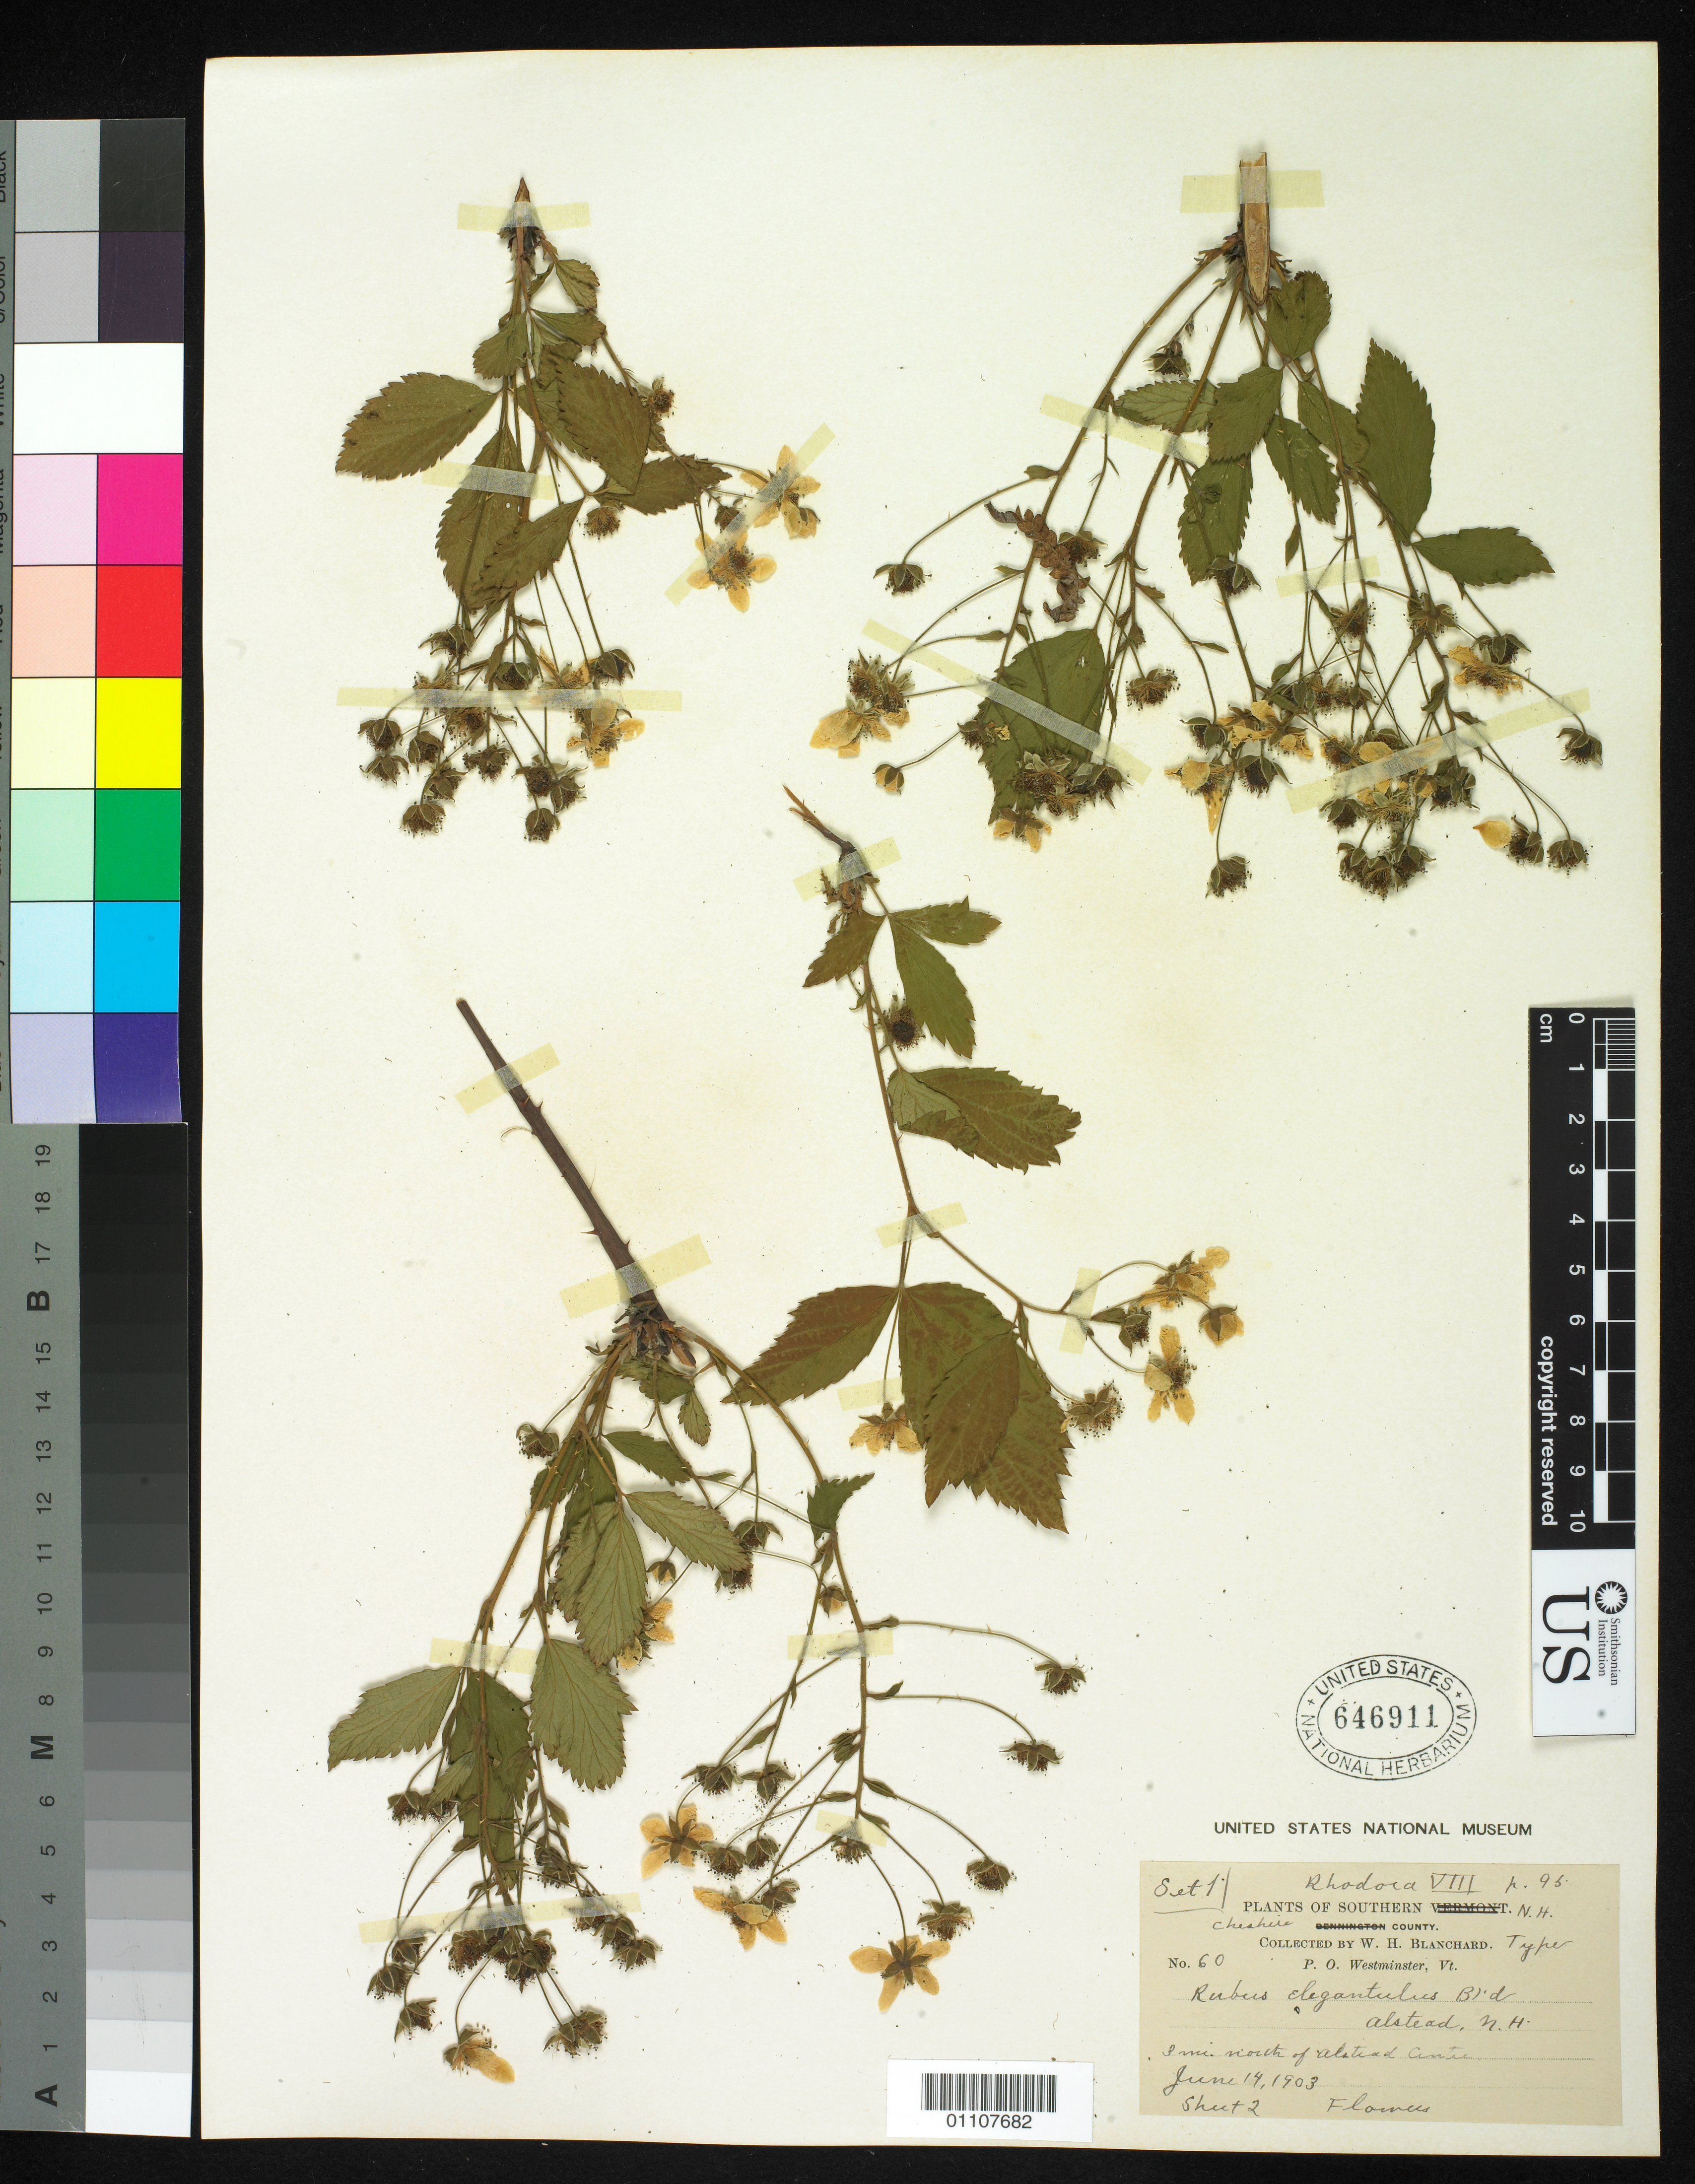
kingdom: Plantae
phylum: Tracheophyta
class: Magnoliopsida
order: Rosales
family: Rosaceae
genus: Rubus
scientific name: Rubus elegantulus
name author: Blanch.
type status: Syntype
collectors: W. H. Blanchard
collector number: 60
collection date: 1903-06-14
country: United States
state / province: New Hampshire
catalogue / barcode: US 646911